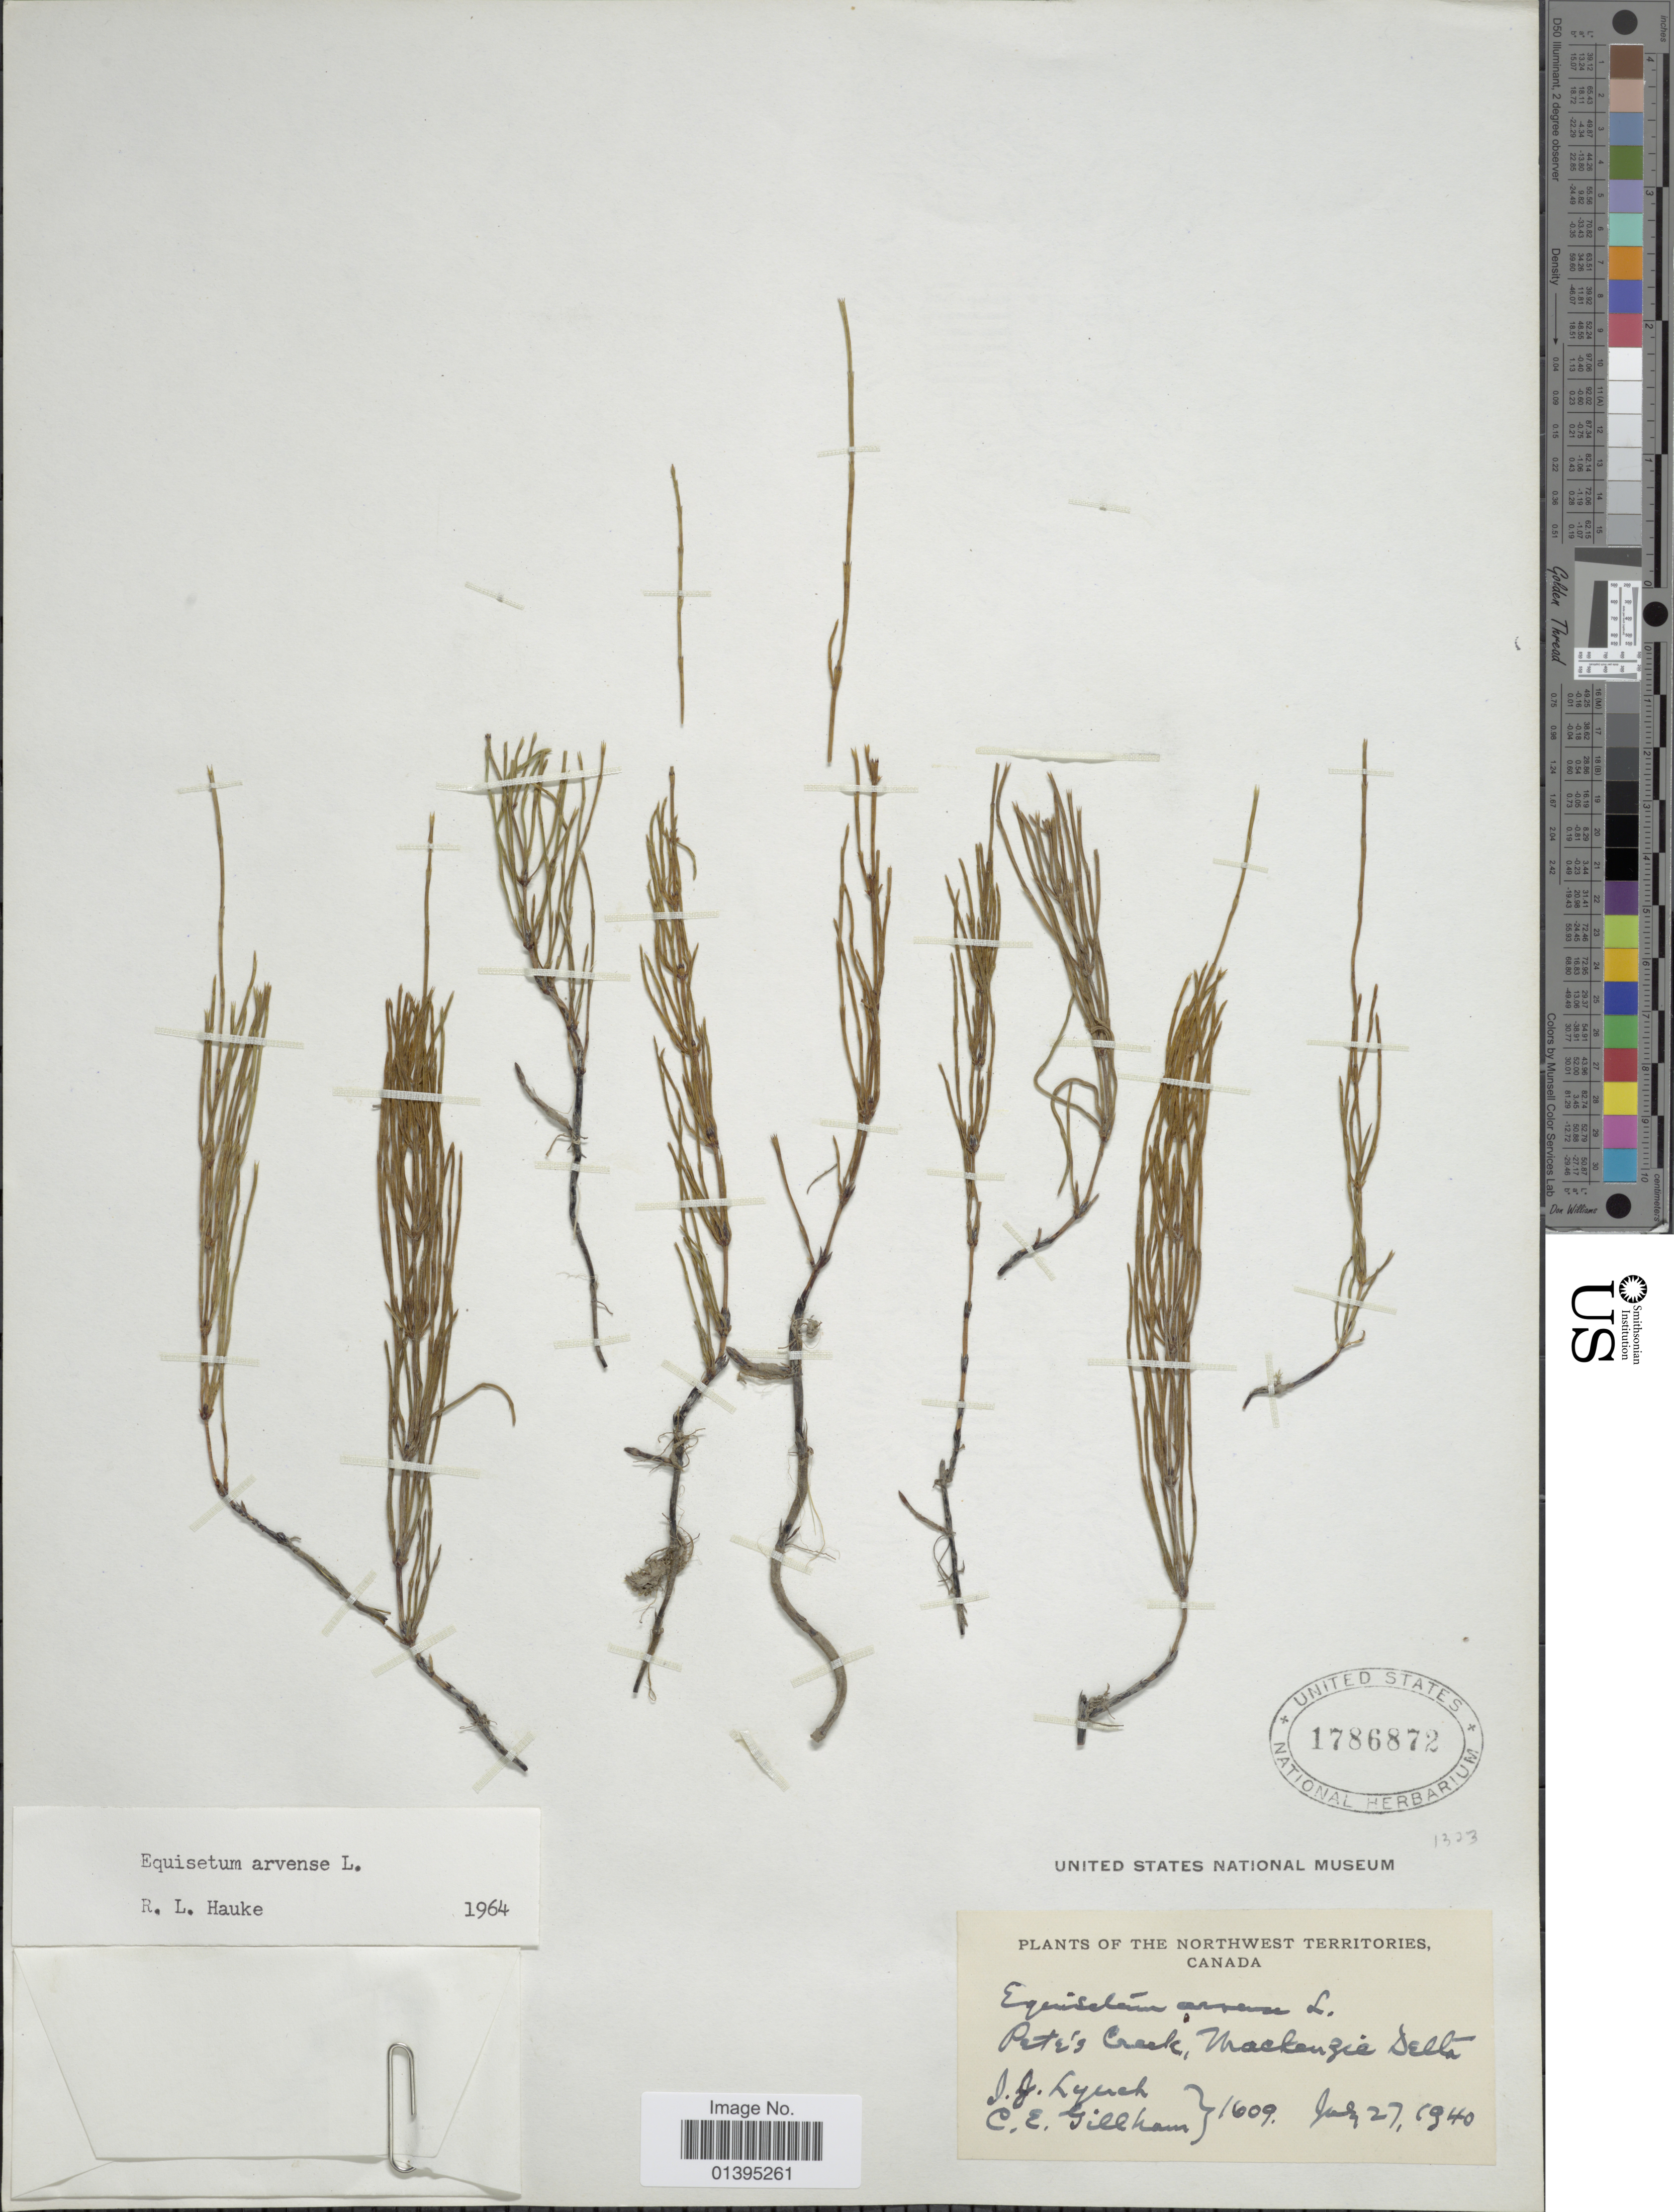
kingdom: Plantae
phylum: Tracheophyta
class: Polypodiopsida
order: Equisetales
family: Equisetaceae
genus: Equisetum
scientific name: Equisetum arvense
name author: L.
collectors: J. Lynch & C. Gillham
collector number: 1609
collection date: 1940-07-27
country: Canada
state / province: Northwest Territories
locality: Pete's Creek, Mackenzie Delta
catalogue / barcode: US 1786872